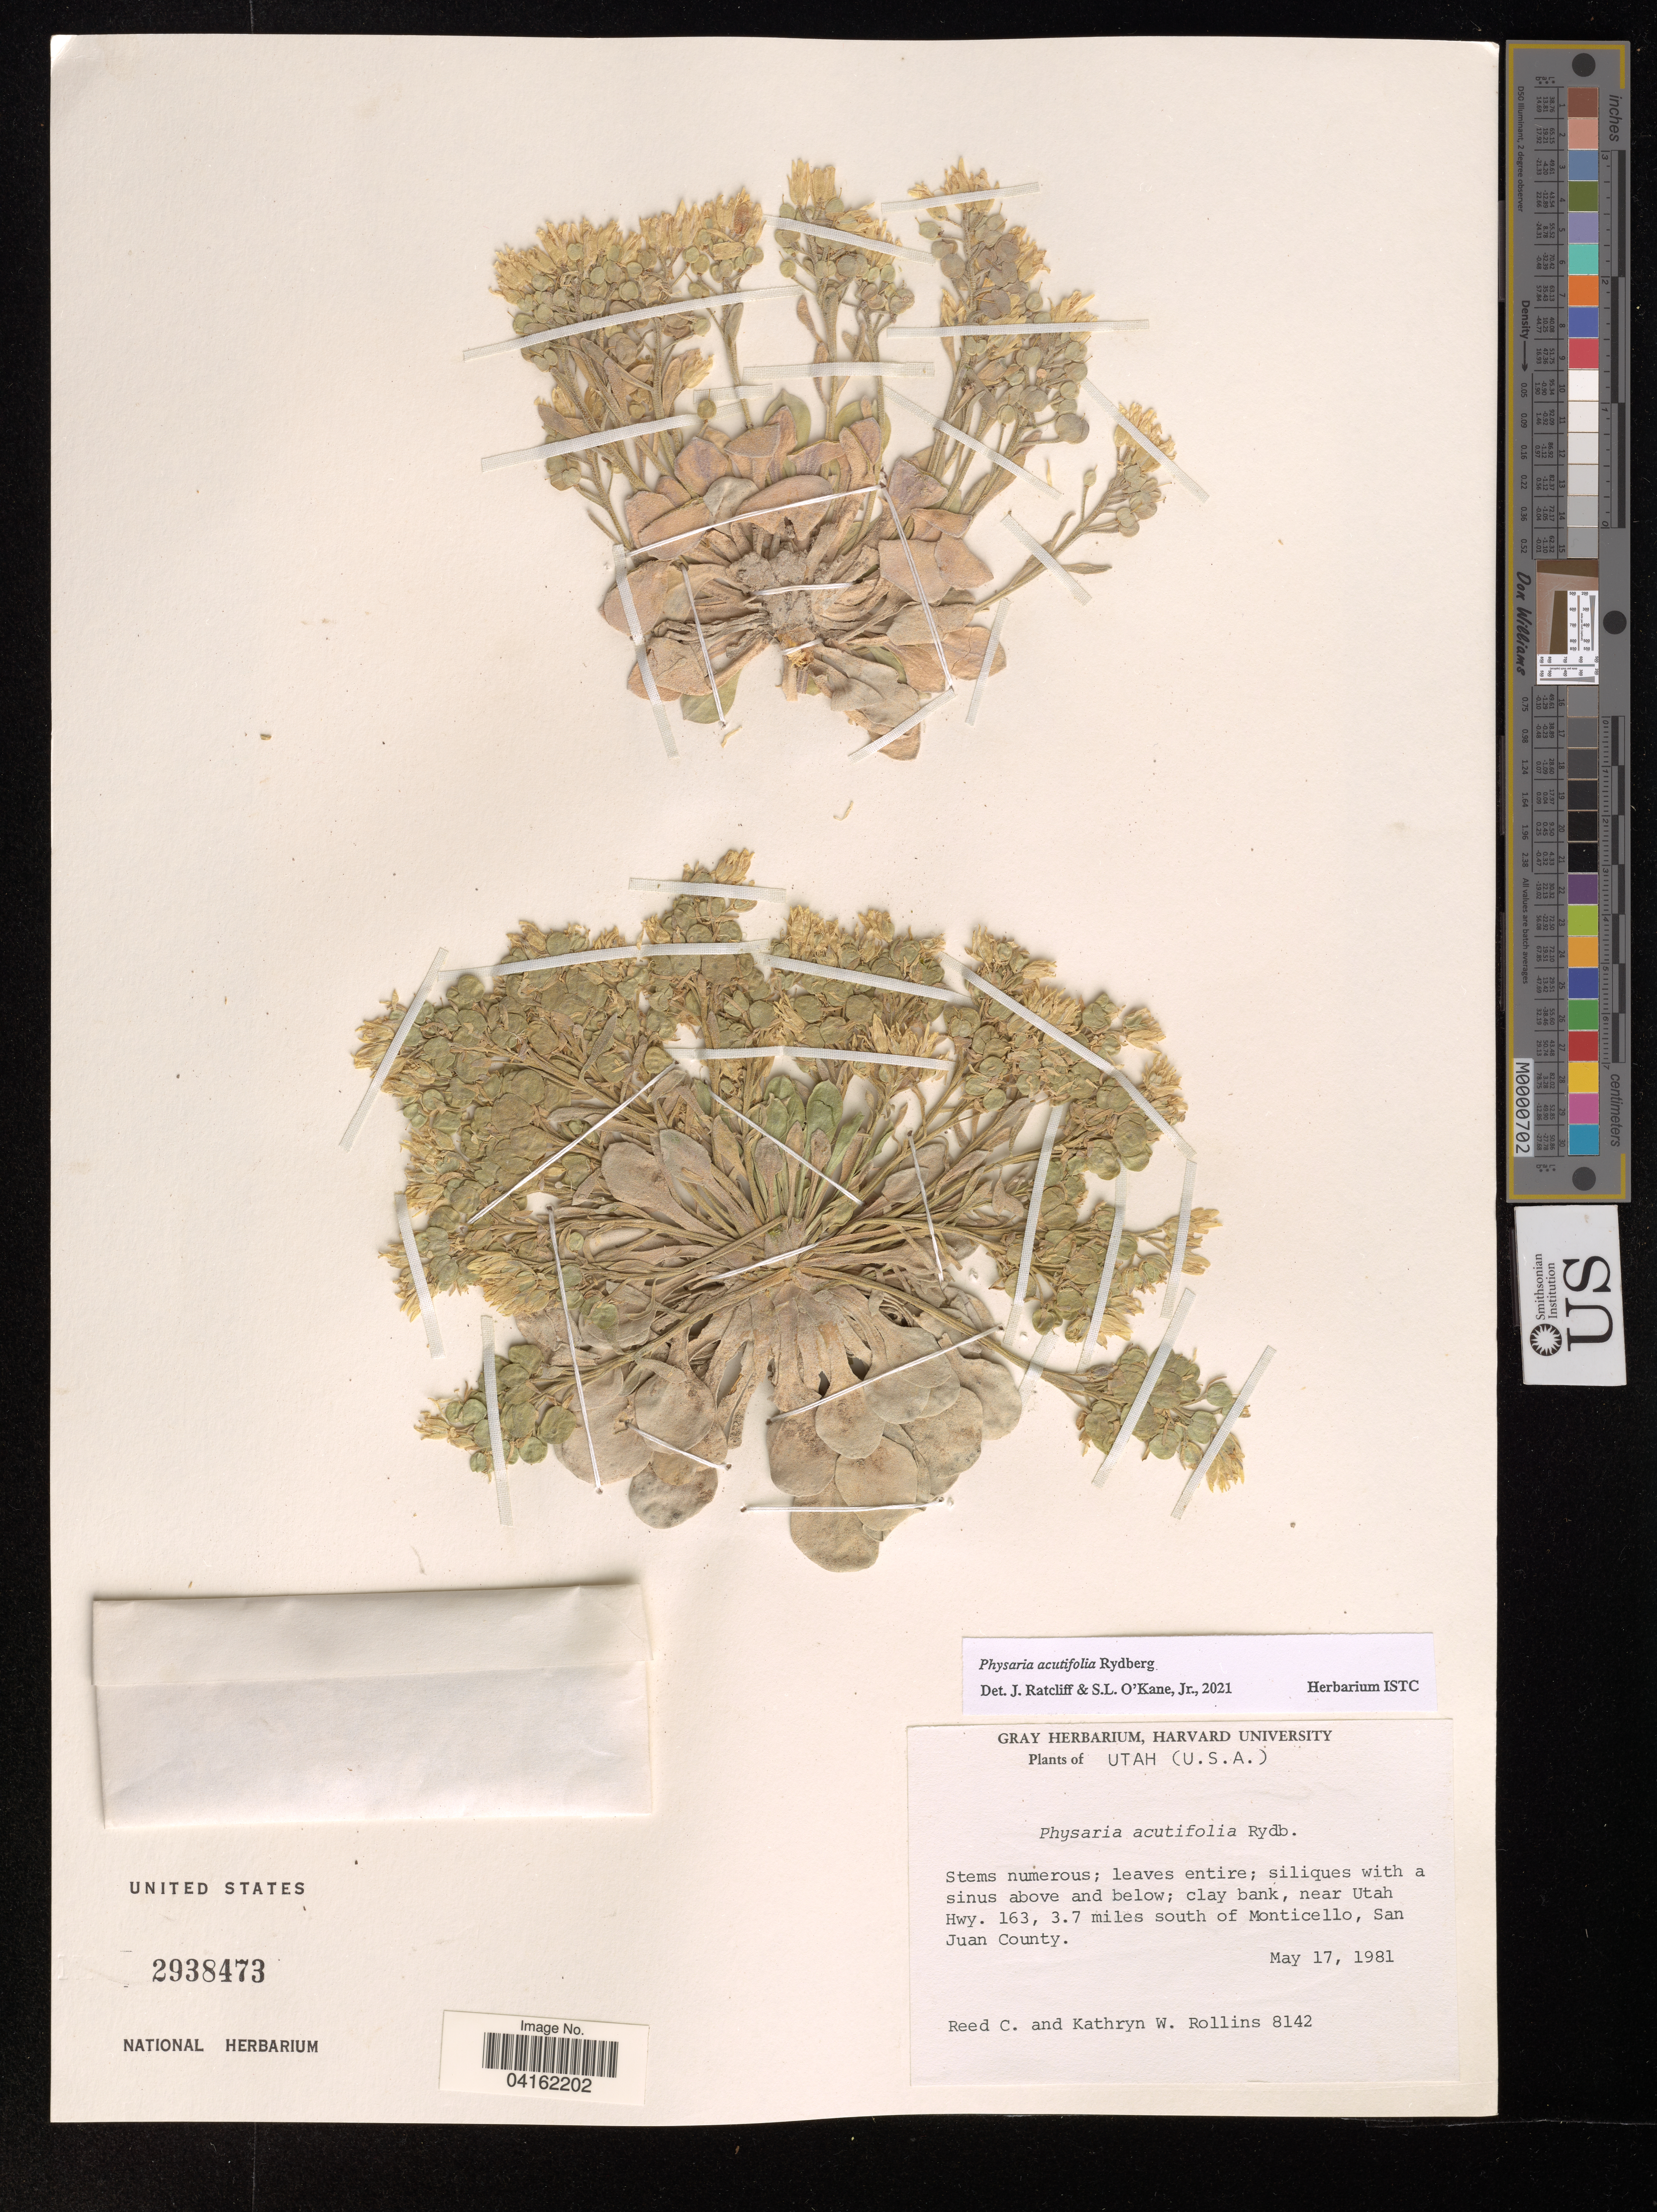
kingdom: Plantae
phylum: Tracheophyta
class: Magnoliopsida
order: Brassicales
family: Brassicaceae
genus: Physaria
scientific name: Physaria acutifolia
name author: Rydb.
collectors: C. Reed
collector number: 8142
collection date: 1981-05-17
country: United States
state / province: Utah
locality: Near Utah Hwy. 163, 3.7 miles south of Monticello, San Juan County.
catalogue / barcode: US 2938473